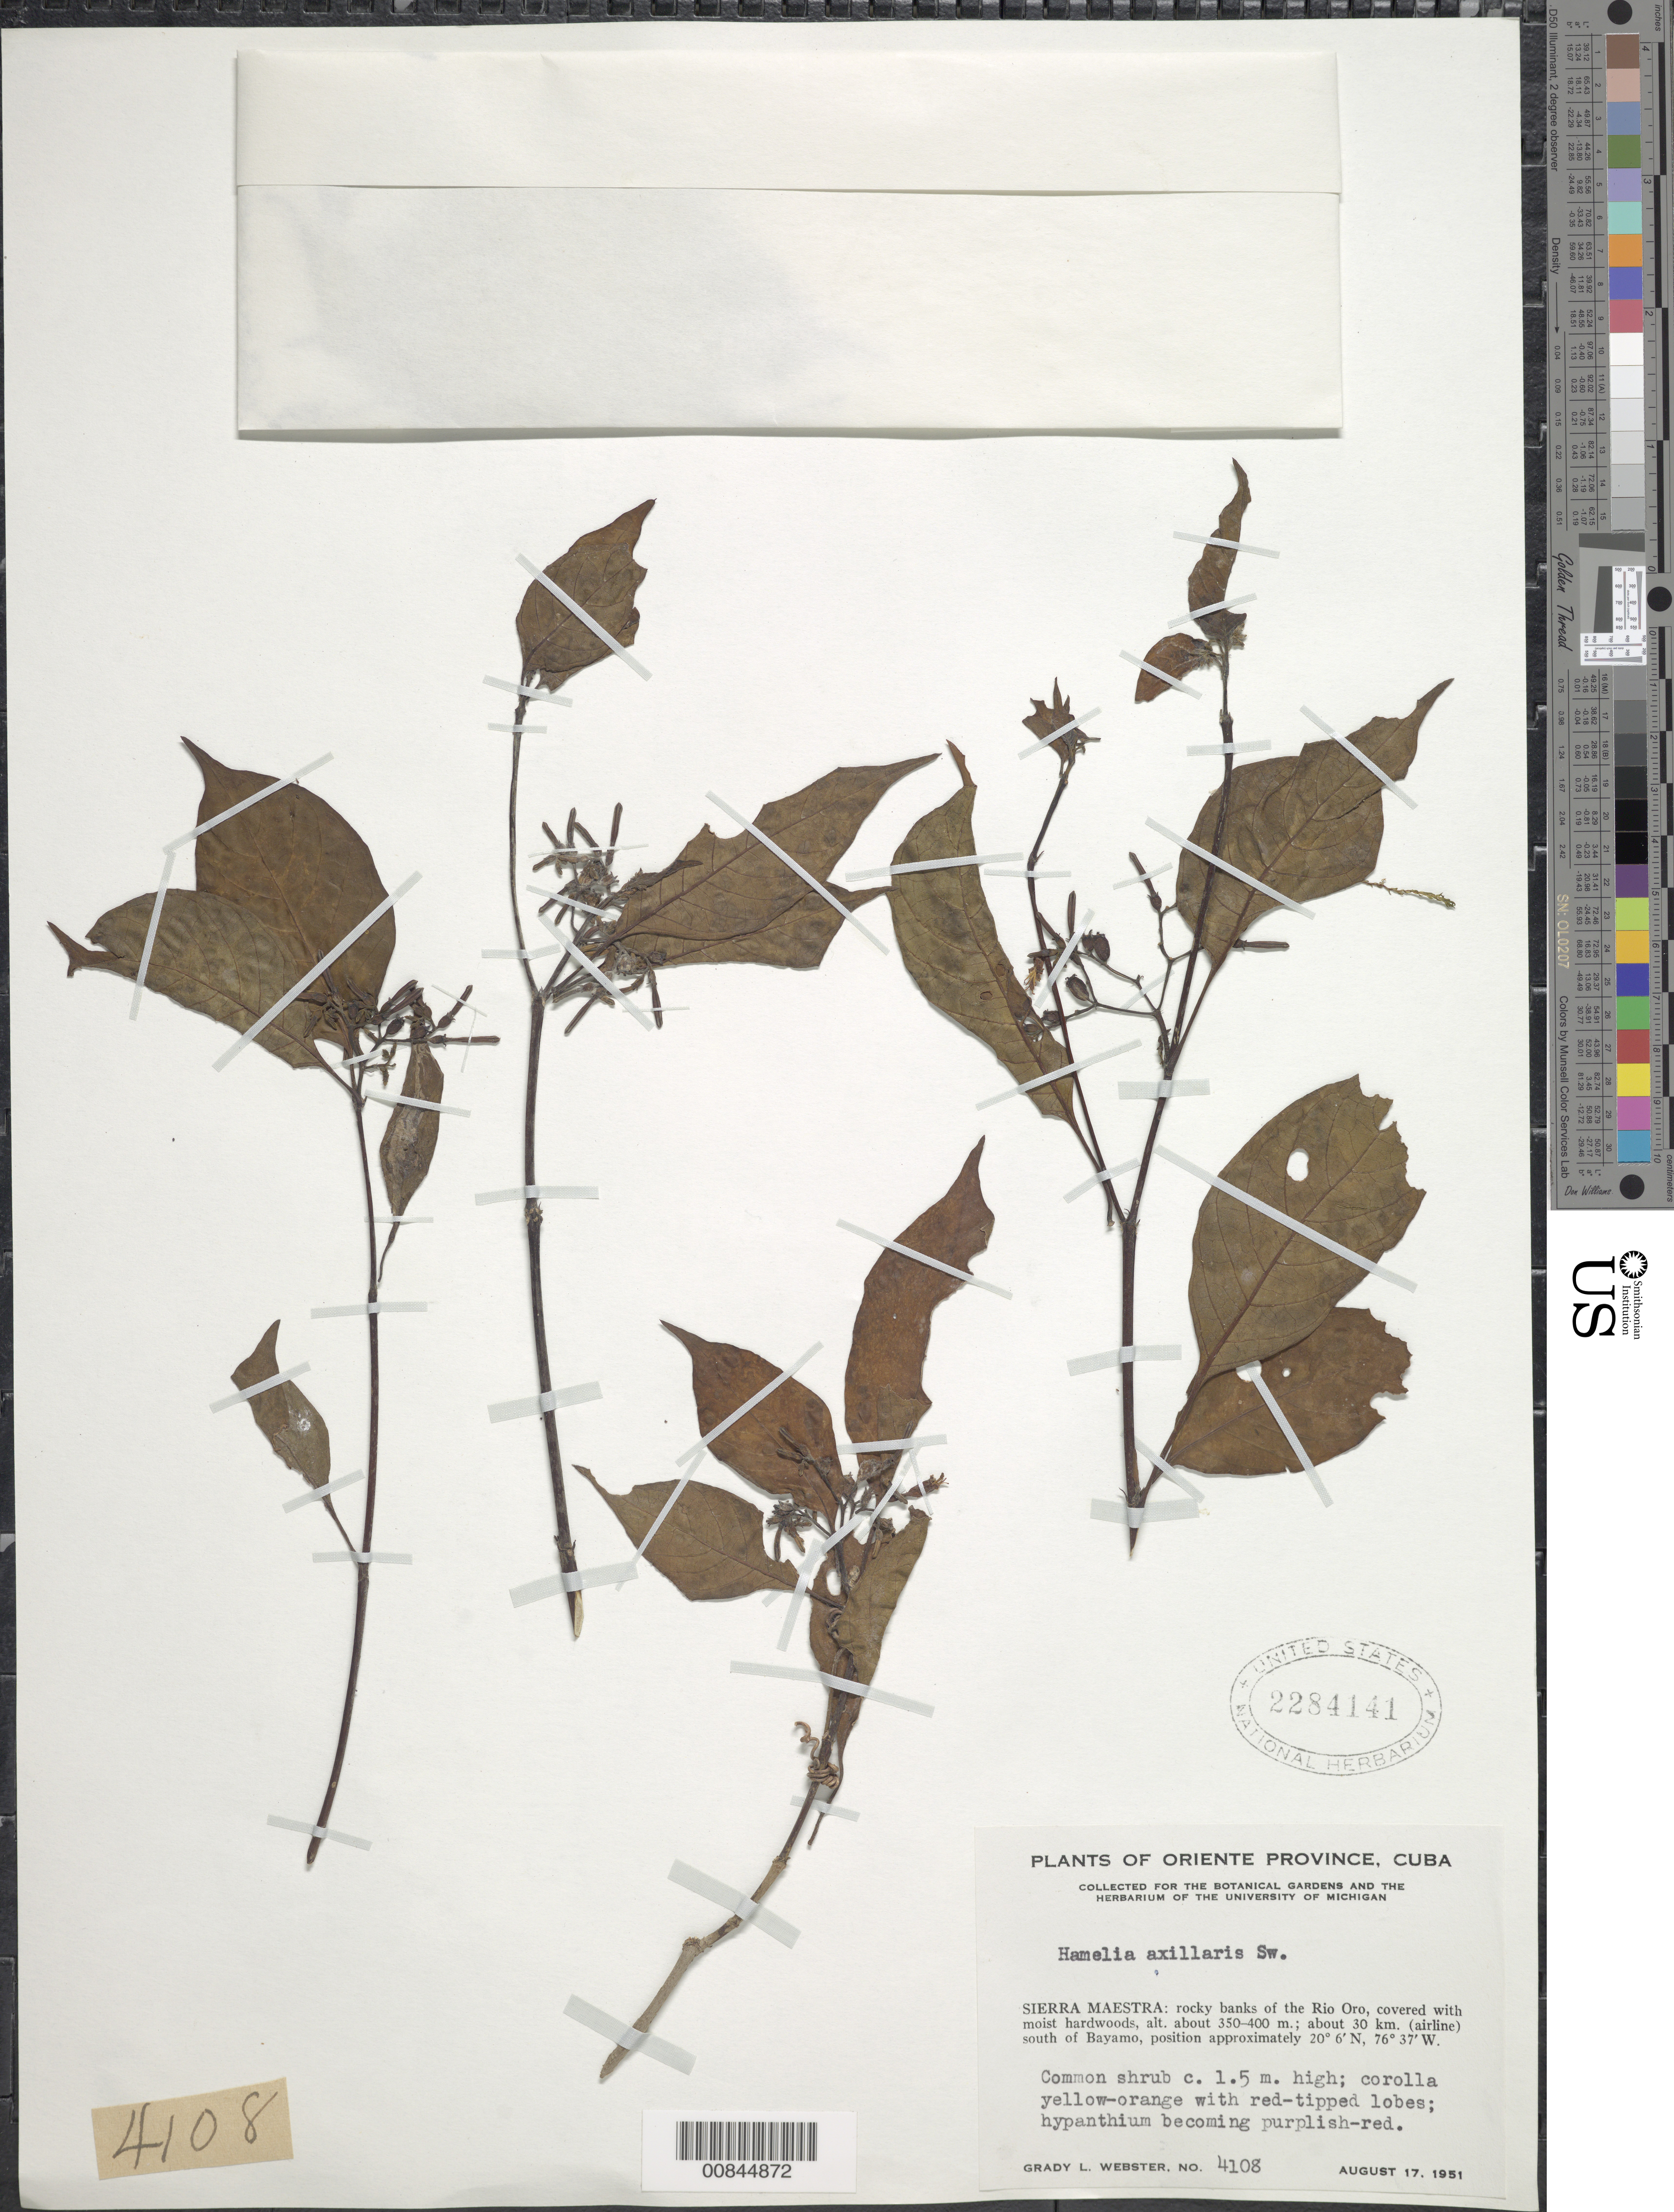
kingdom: Plantae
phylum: Tracheophyta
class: Magnoliopsida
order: Gentianales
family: Rubiaceae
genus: Hamelia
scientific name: Hamelia axillaris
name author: Sw.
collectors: G. L. Webster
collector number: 4108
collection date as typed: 17 Aug 1951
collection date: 1951-08-17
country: Cuba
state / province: Oriente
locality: Sierra Maestra: On banks of Rio Oro; about 30 km (airline) south of Bayamo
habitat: In moist hardwoods on rocky river banks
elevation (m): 350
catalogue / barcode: US 2284141